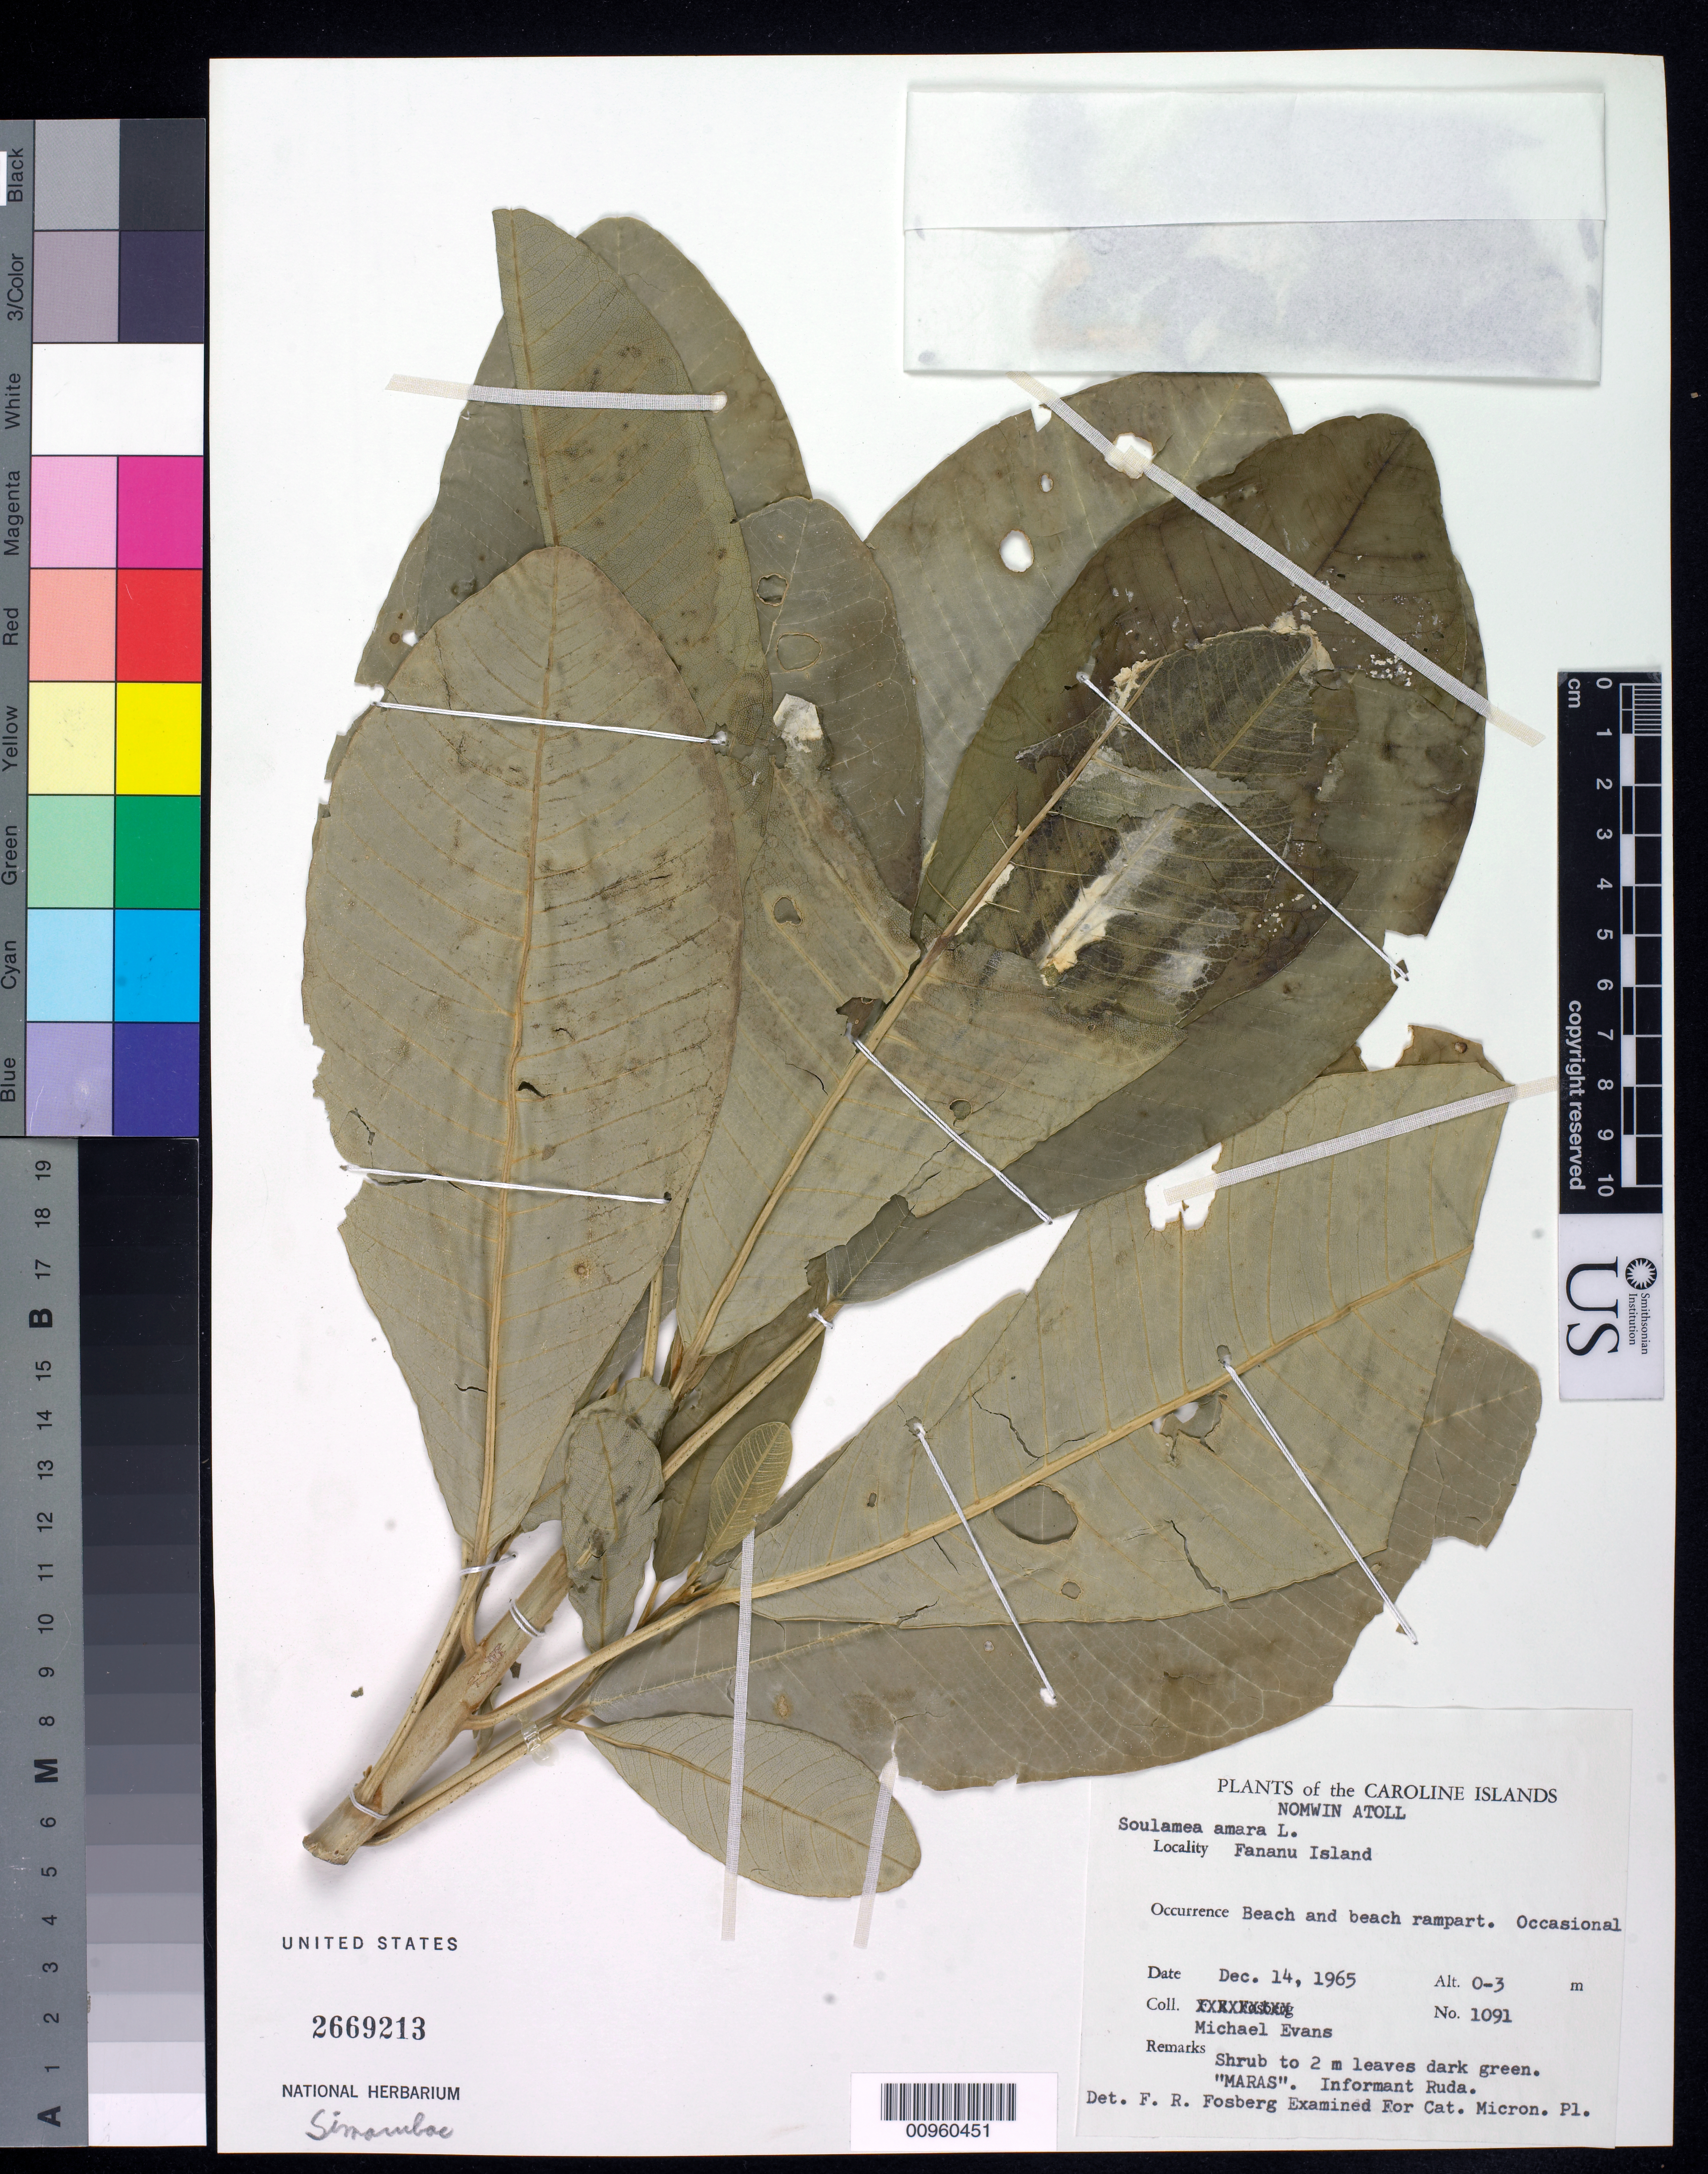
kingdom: Plantae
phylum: Tracheophyta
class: Magnoliopsida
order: Sapindales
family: Simaroubaceae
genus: Soulamea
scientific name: Soulamea amara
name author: Lam.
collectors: M. Evans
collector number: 1093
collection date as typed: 14 Dec 1965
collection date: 1965-12-14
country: Micronesia, Federated States of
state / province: Truk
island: Nomwin Atoll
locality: Fananu Islet, Nomwin Atoll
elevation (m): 0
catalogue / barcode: US 2669213